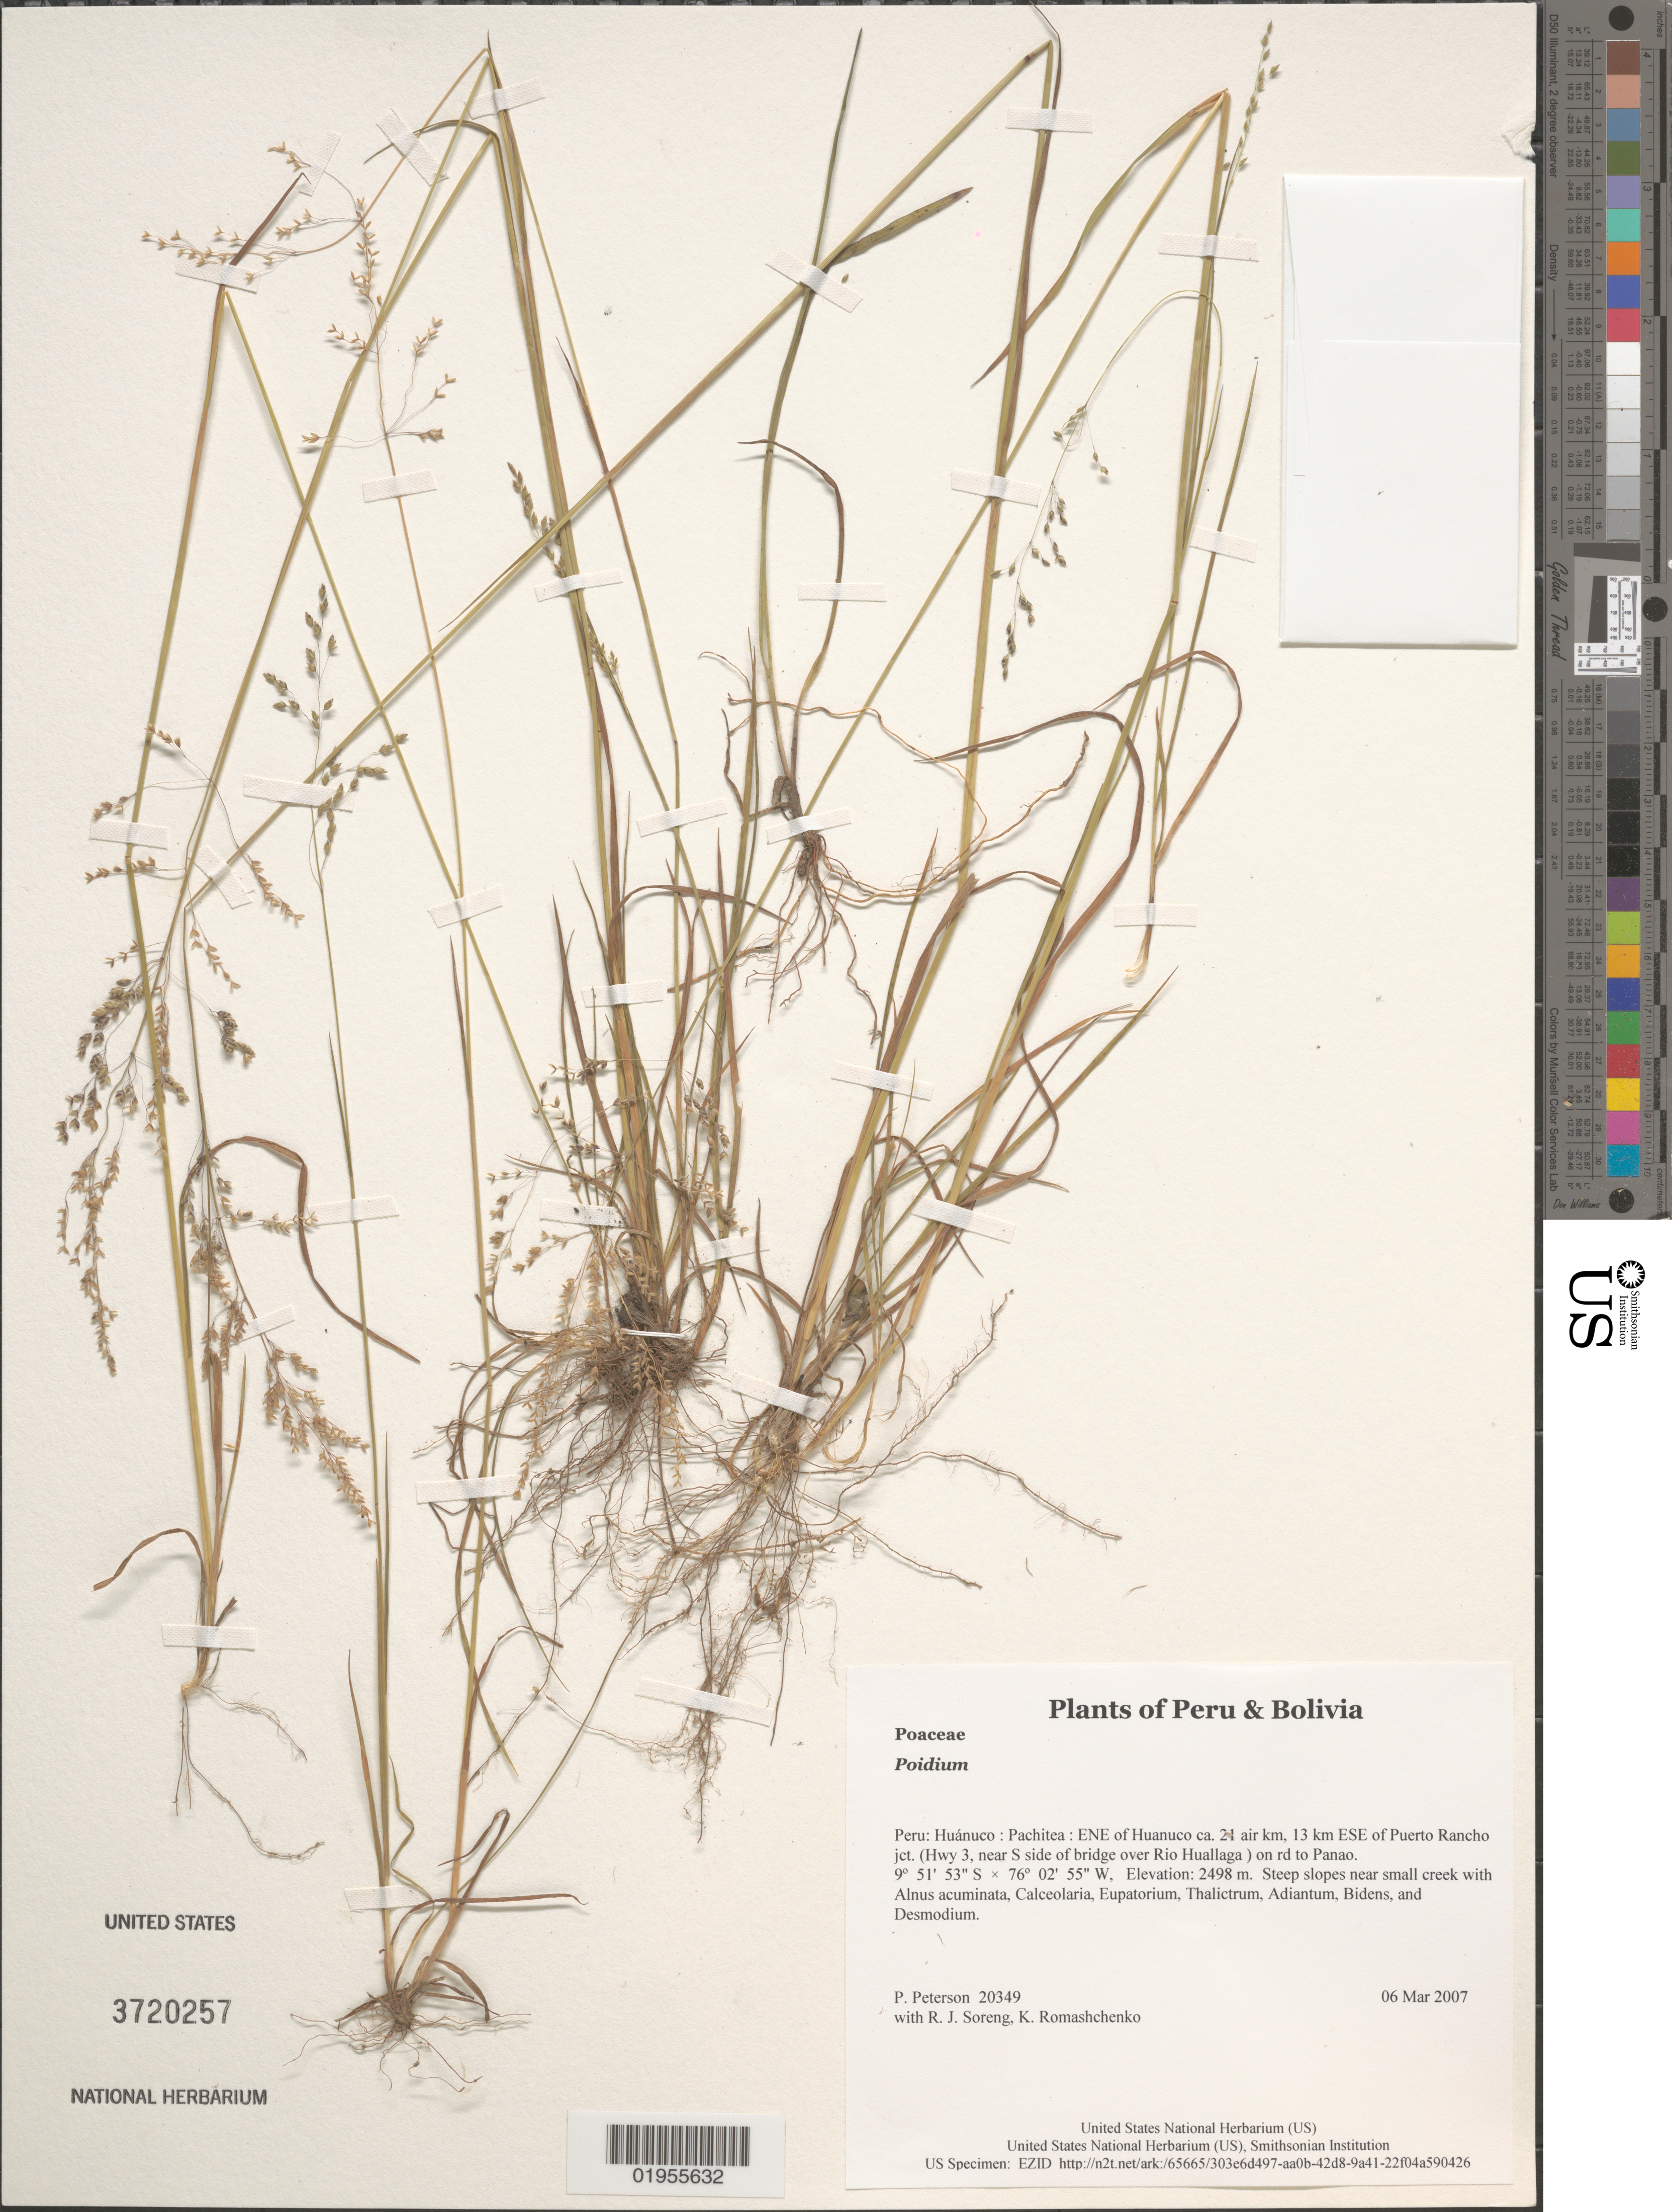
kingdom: Plantae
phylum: Tracheophyta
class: Liliopsida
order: Poales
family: Poaceae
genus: Poidium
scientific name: Poidium sp.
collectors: P. M. Peterson, R. J. Soreng & K. Romashchenko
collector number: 20349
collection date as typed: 06 Mar 2007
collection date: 2007-03-06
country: Peru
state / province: Huánuco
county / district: Pachitea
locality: ENE of Huanuco ca. 21 air km, 13 km ESE of Puerto Rancho jct. (Hwy 3, near S side of bridge over Rio Huallaga ) on rd to Panao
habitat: Steep slopes near small creek with Alnus acuminata, Calceolaria, Eupatorium, Thalictrum, Adiantum, Bidens, and Desmodium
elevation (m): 2498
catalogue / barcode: US 3720257